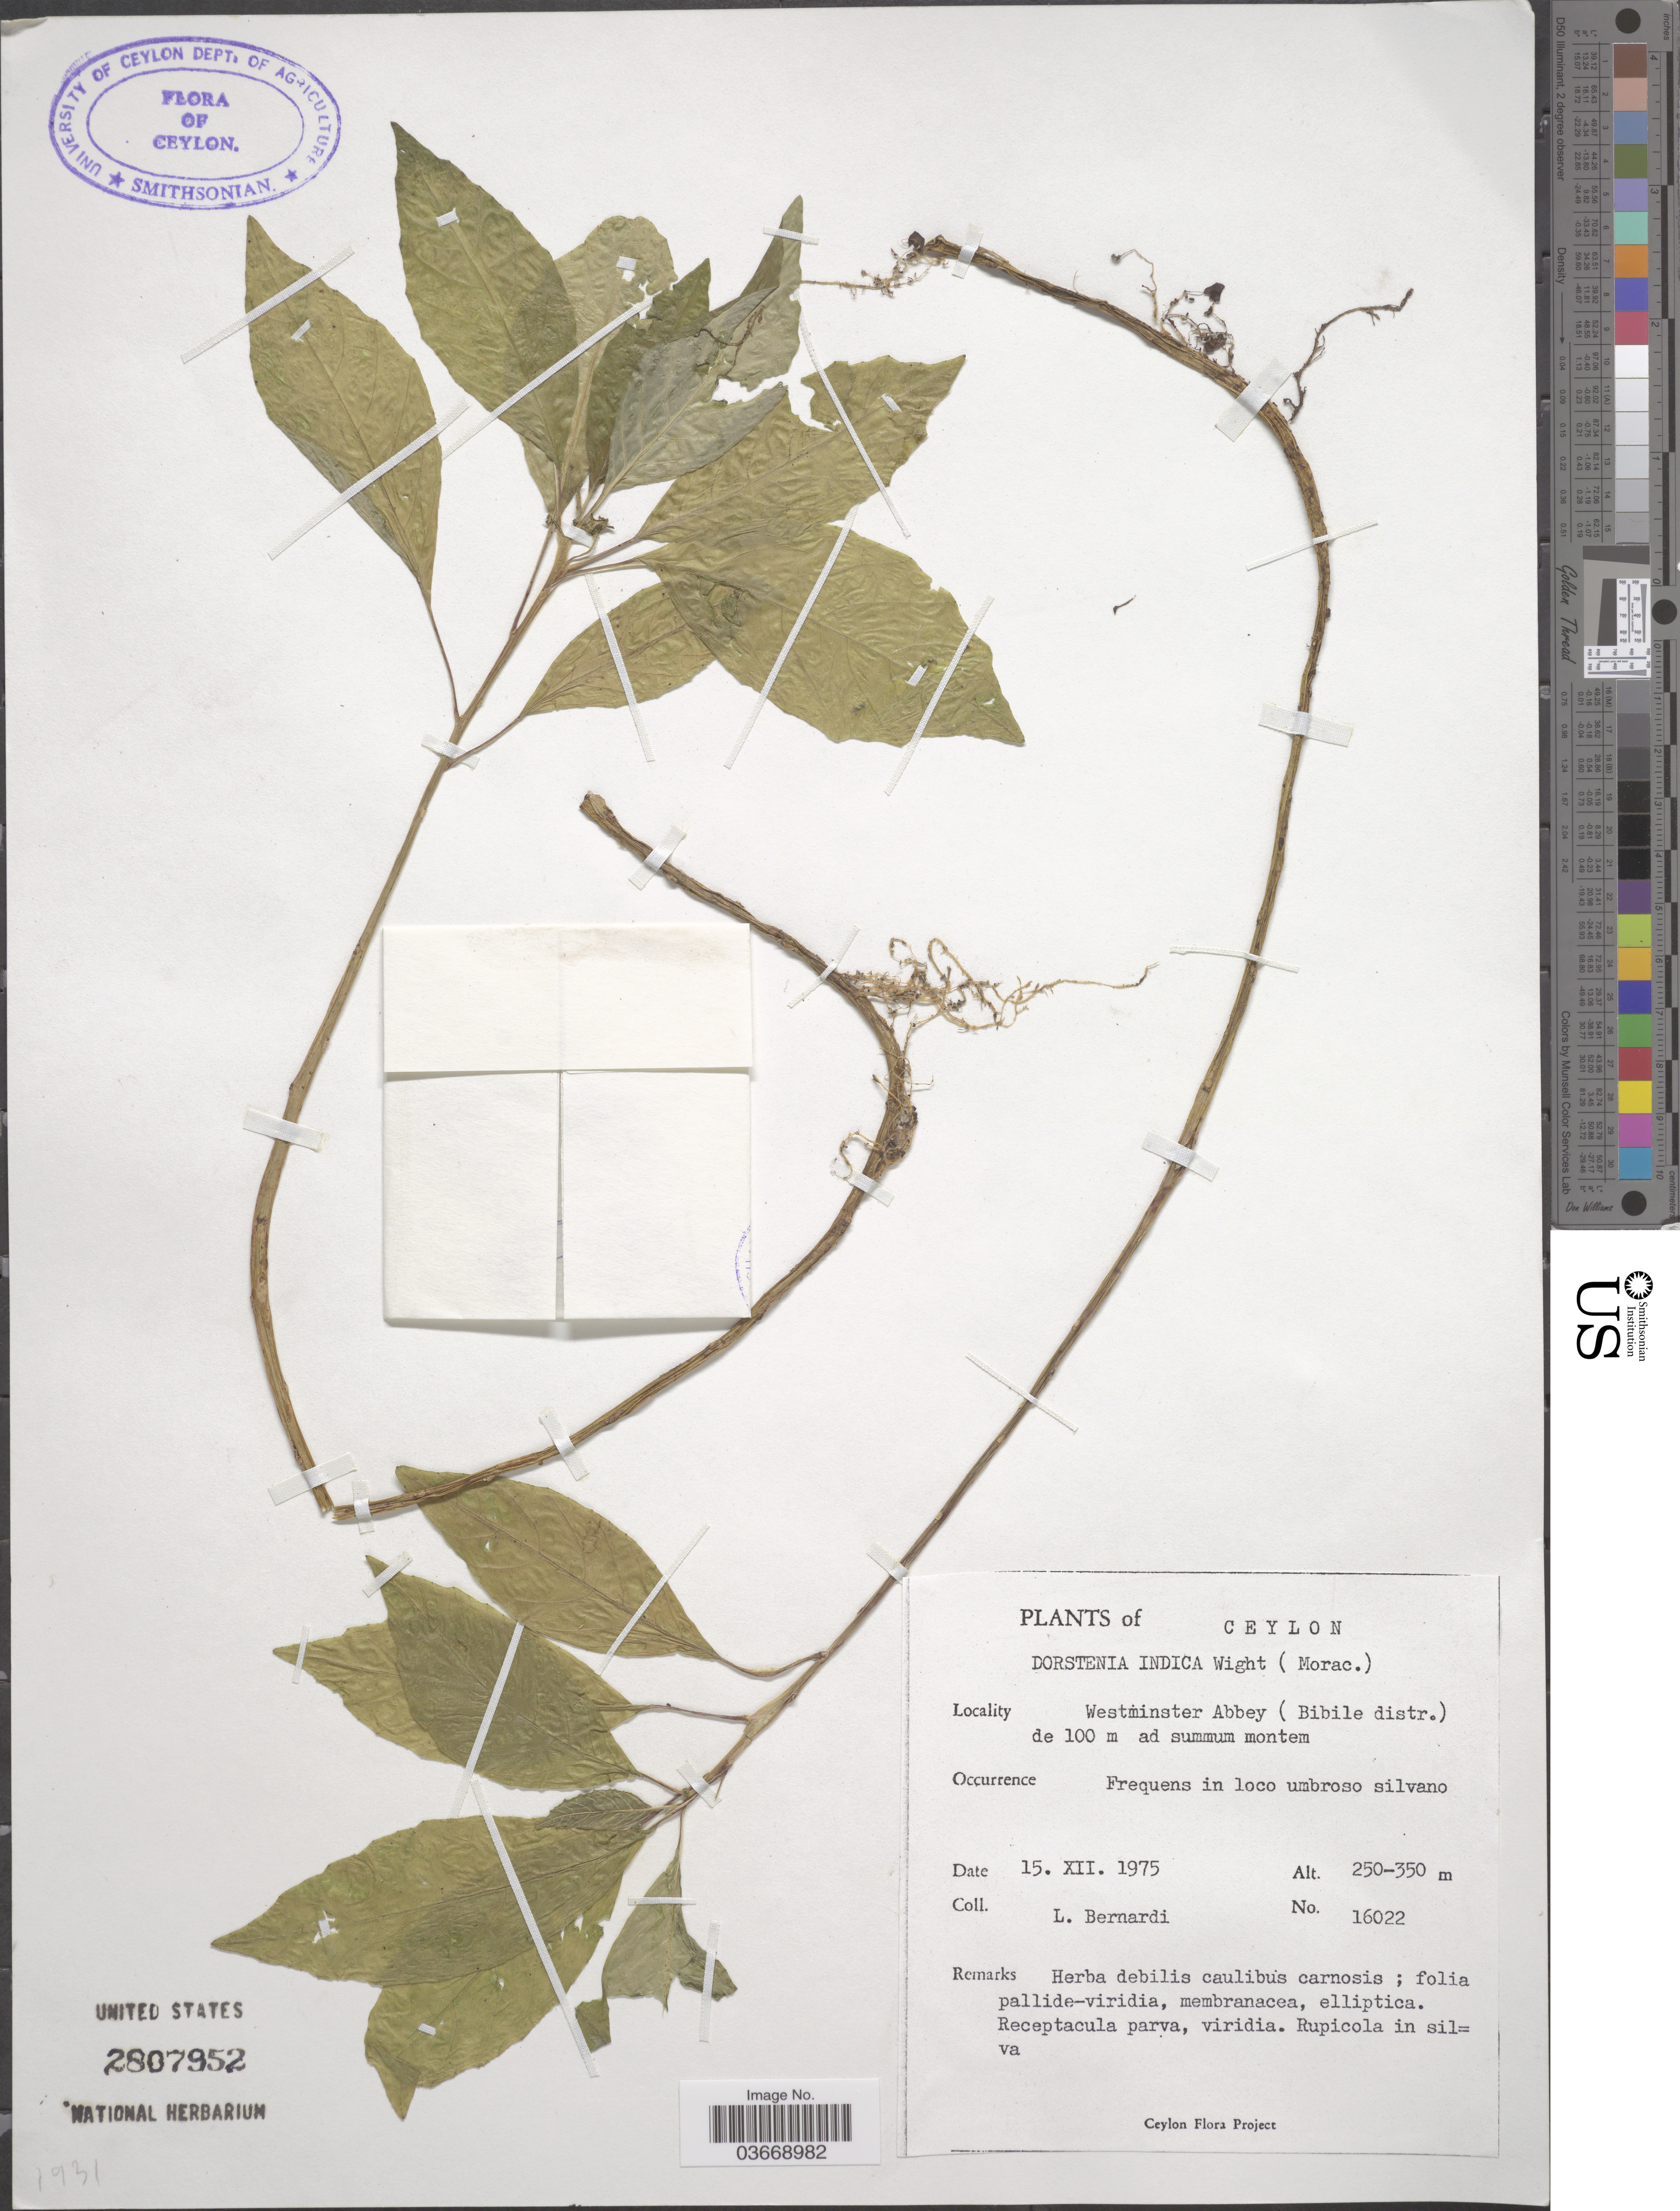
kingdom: Plantae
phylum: Tracheophyta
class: Magnoliopsida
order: Rosales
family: Moraceae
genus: Dorstenia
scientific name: Dorstenia indica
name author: Wight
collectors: L. Bernardi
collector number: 16022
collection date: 1975-12-15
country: Sri Lanka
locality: Ceylon. Westminster Abbey (Bibile distr.) de 100 m ad summum montem.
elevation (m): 250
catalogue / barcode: US 2807952